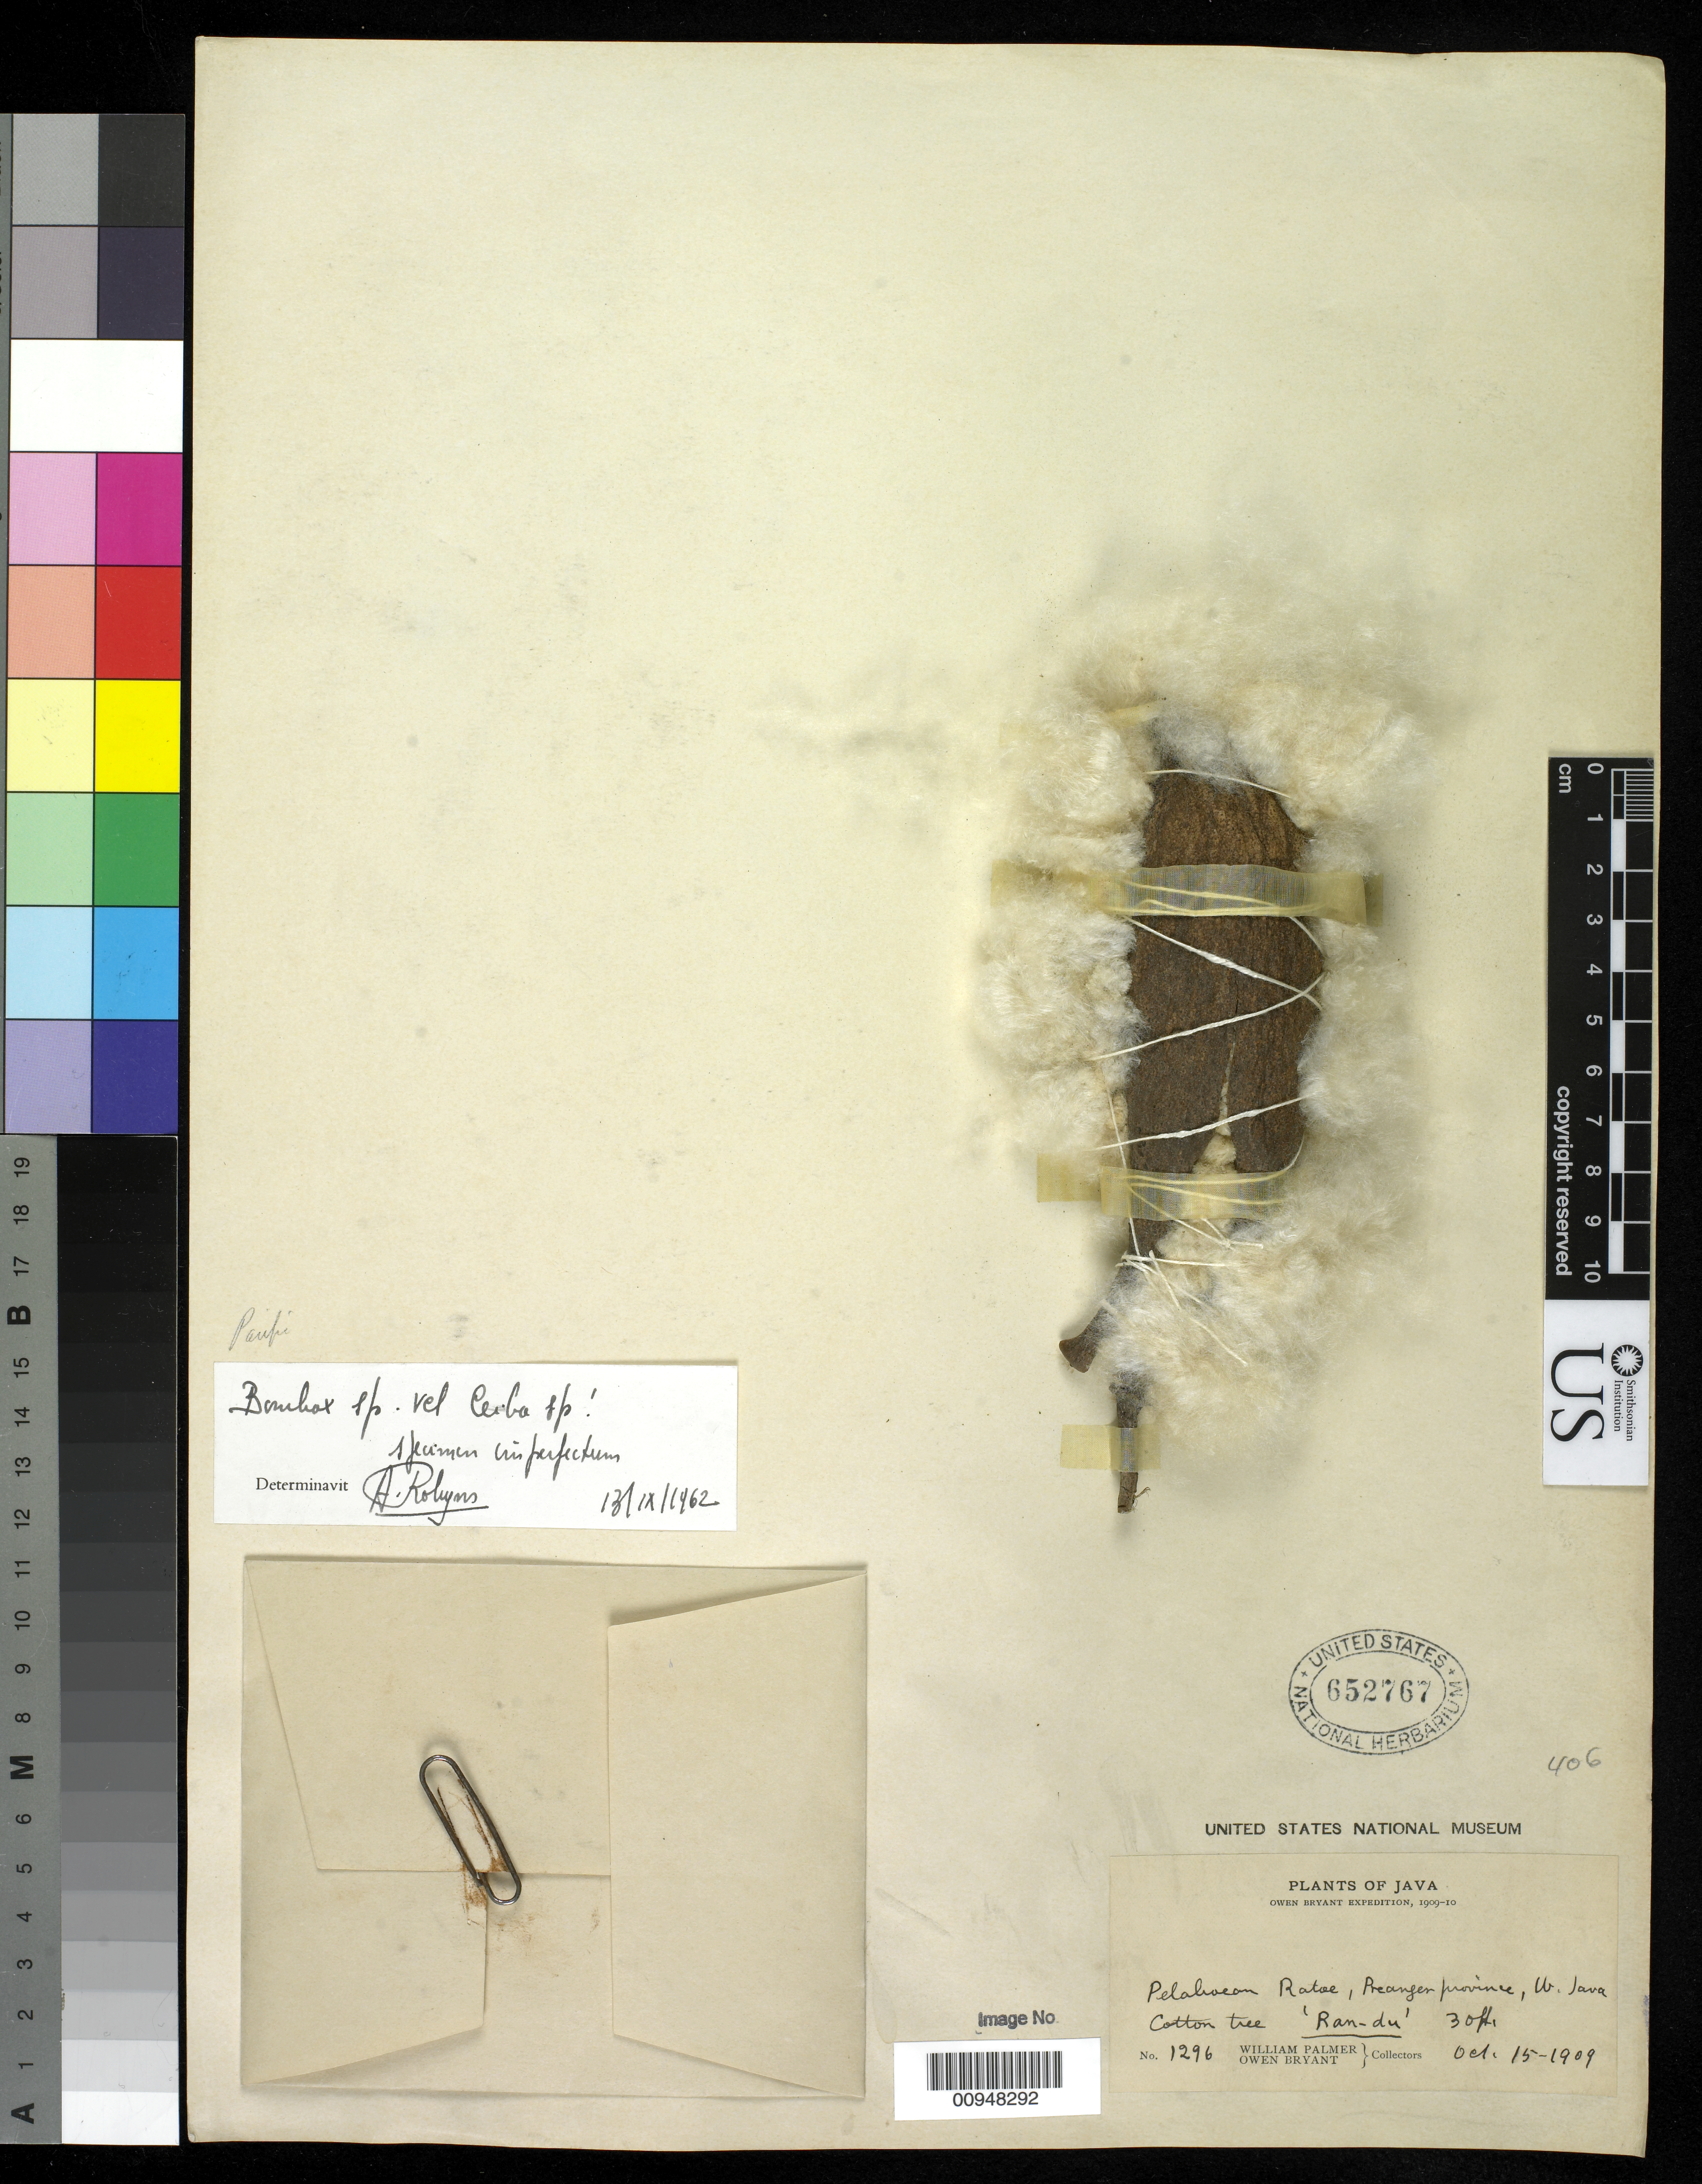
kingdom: Plantae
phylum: Tracheophyta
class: Magnoliopsida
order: Malvales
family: Malvaceae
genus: Bombax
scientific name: Bombax sp.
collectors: W. Palmer & O. Bryant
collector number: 1296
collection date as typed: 15 Oct 1909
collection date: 1909-10-15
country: Indonesia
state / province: Java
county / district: Jawa Barat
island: Java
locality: Pelaboem Ratae, Preanger Province.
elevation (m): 9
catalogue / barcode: US 652767